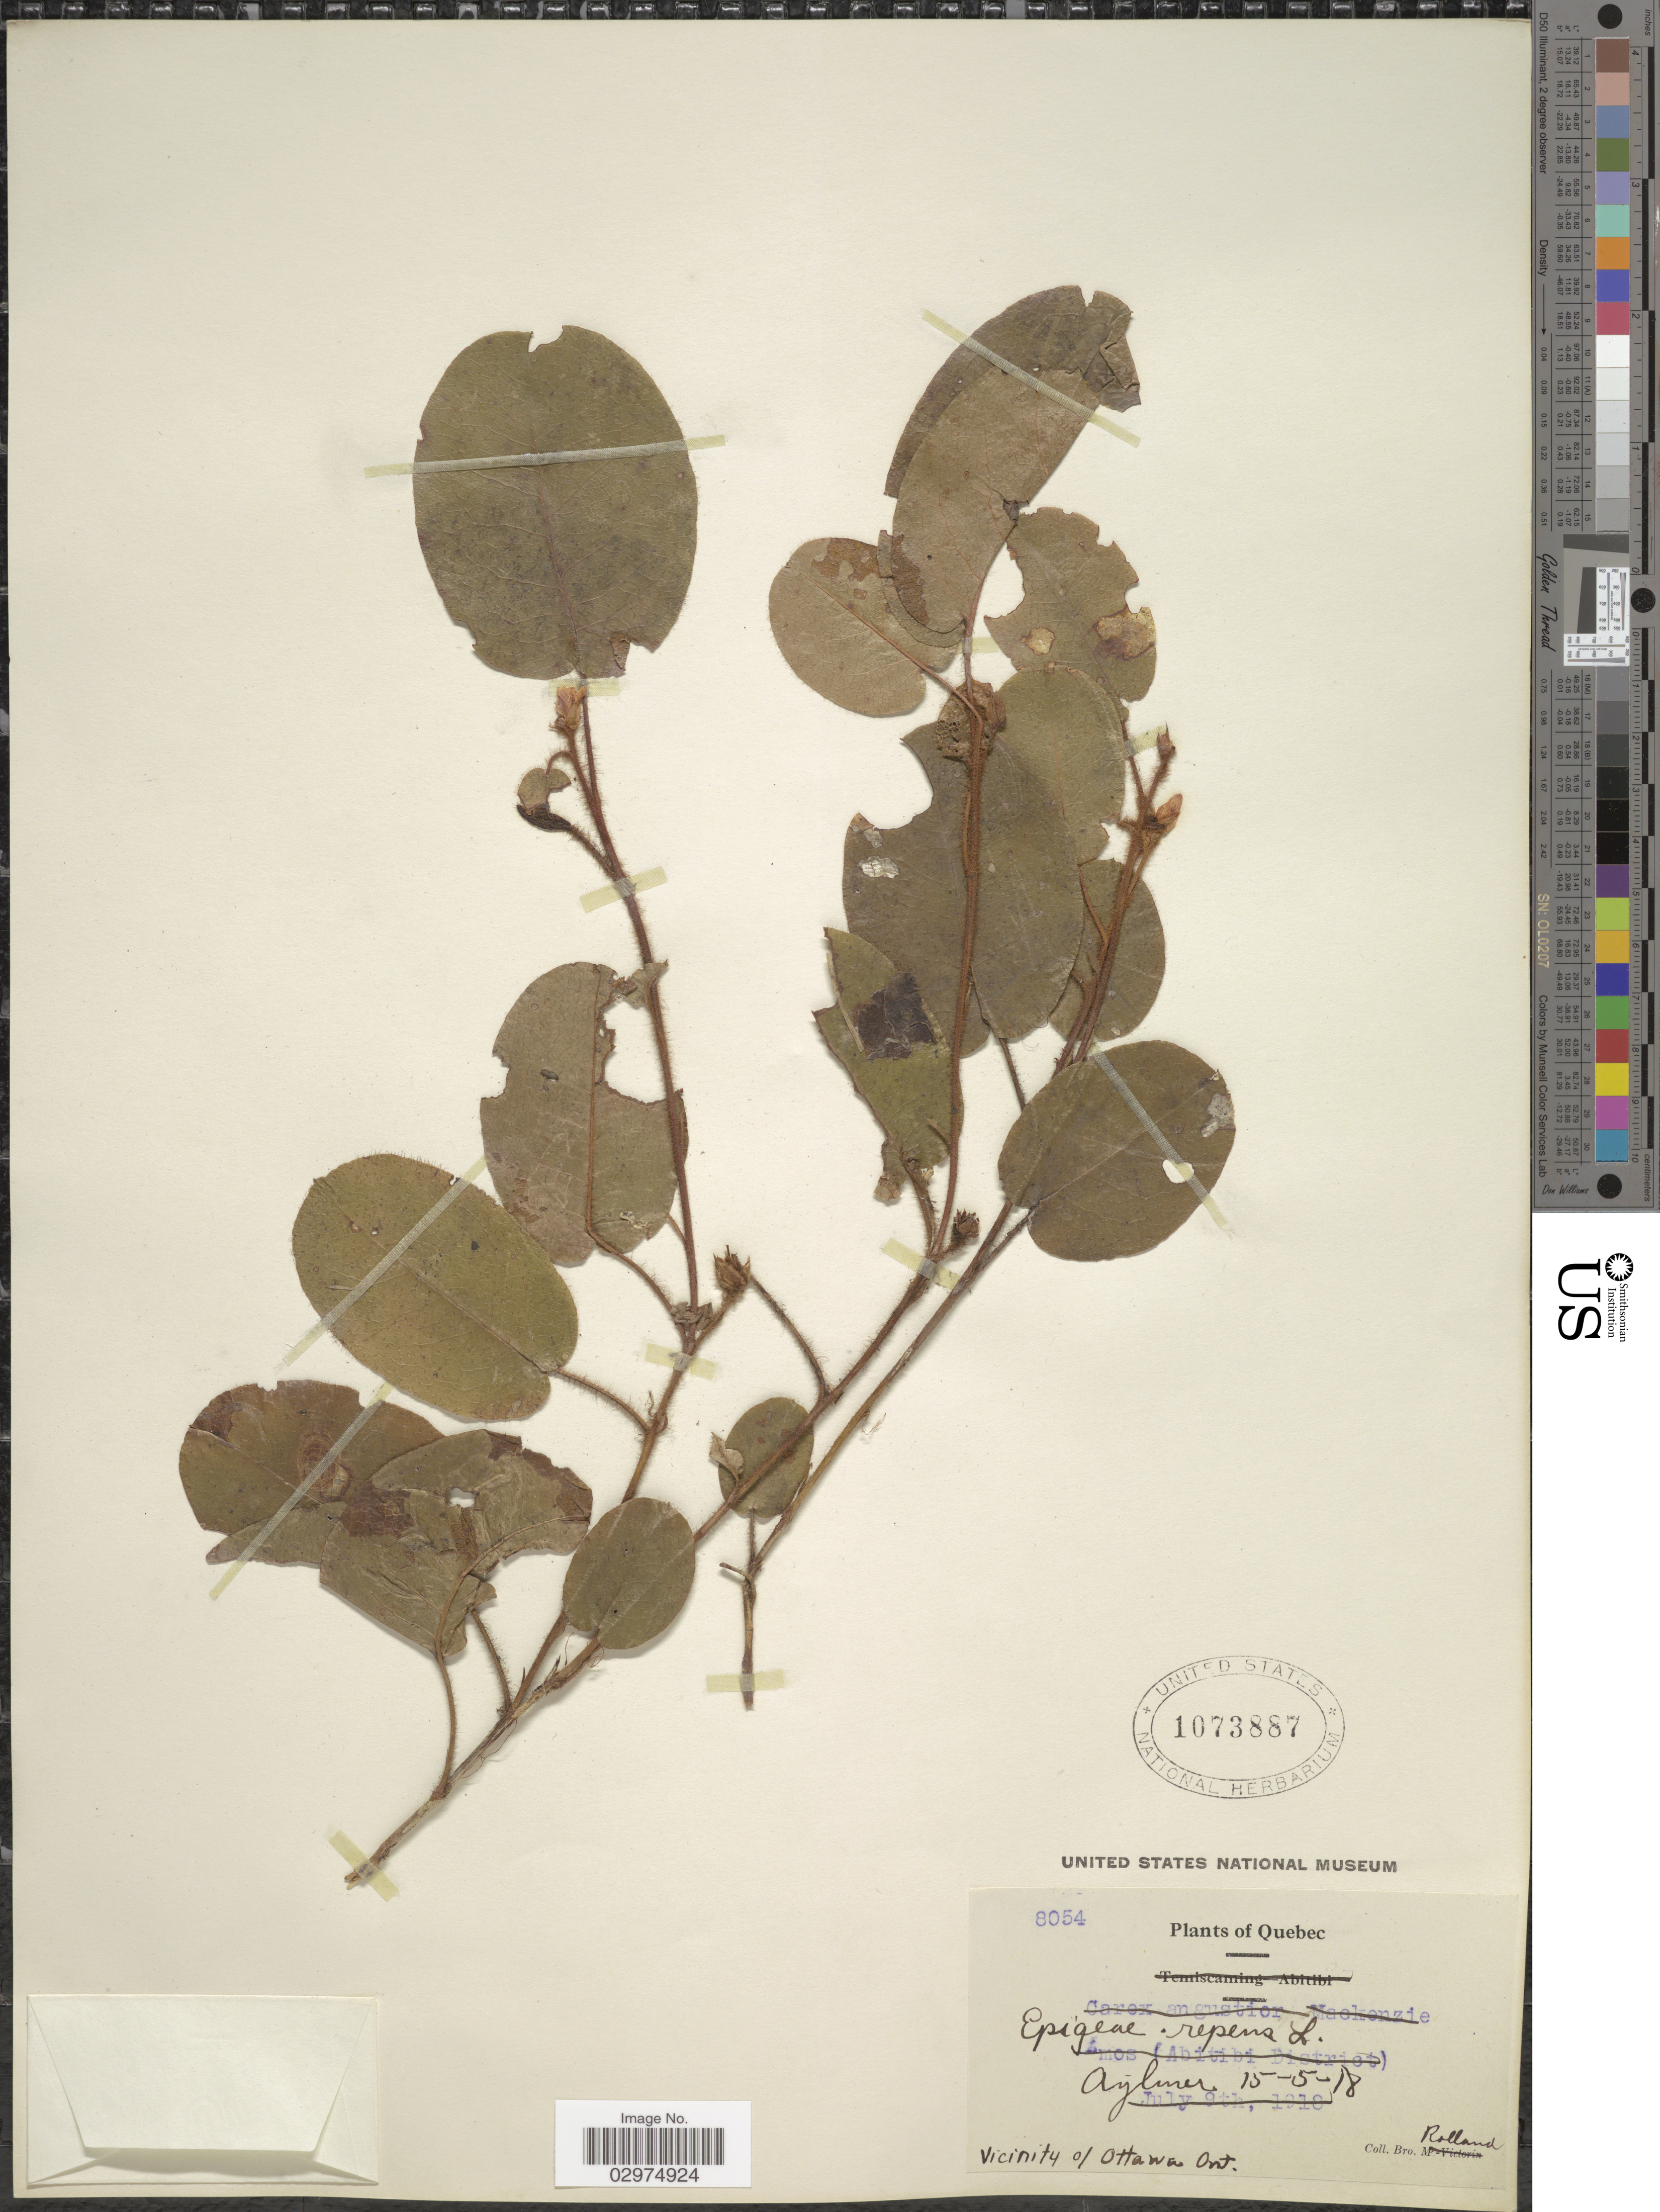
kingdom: Plantae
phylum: Tracheophyta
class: Magnoliopsida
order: Ericales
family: Ericaceae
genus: Epigaea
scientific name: Epigaea repens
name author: L.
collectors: B. Rolland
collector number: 8054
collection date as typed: Transcribed d/m/y: 15/5/18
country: Canada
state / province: Ontario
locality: Aylmer, Vicinity of Ottawa Ont.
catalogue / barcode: US 1073887